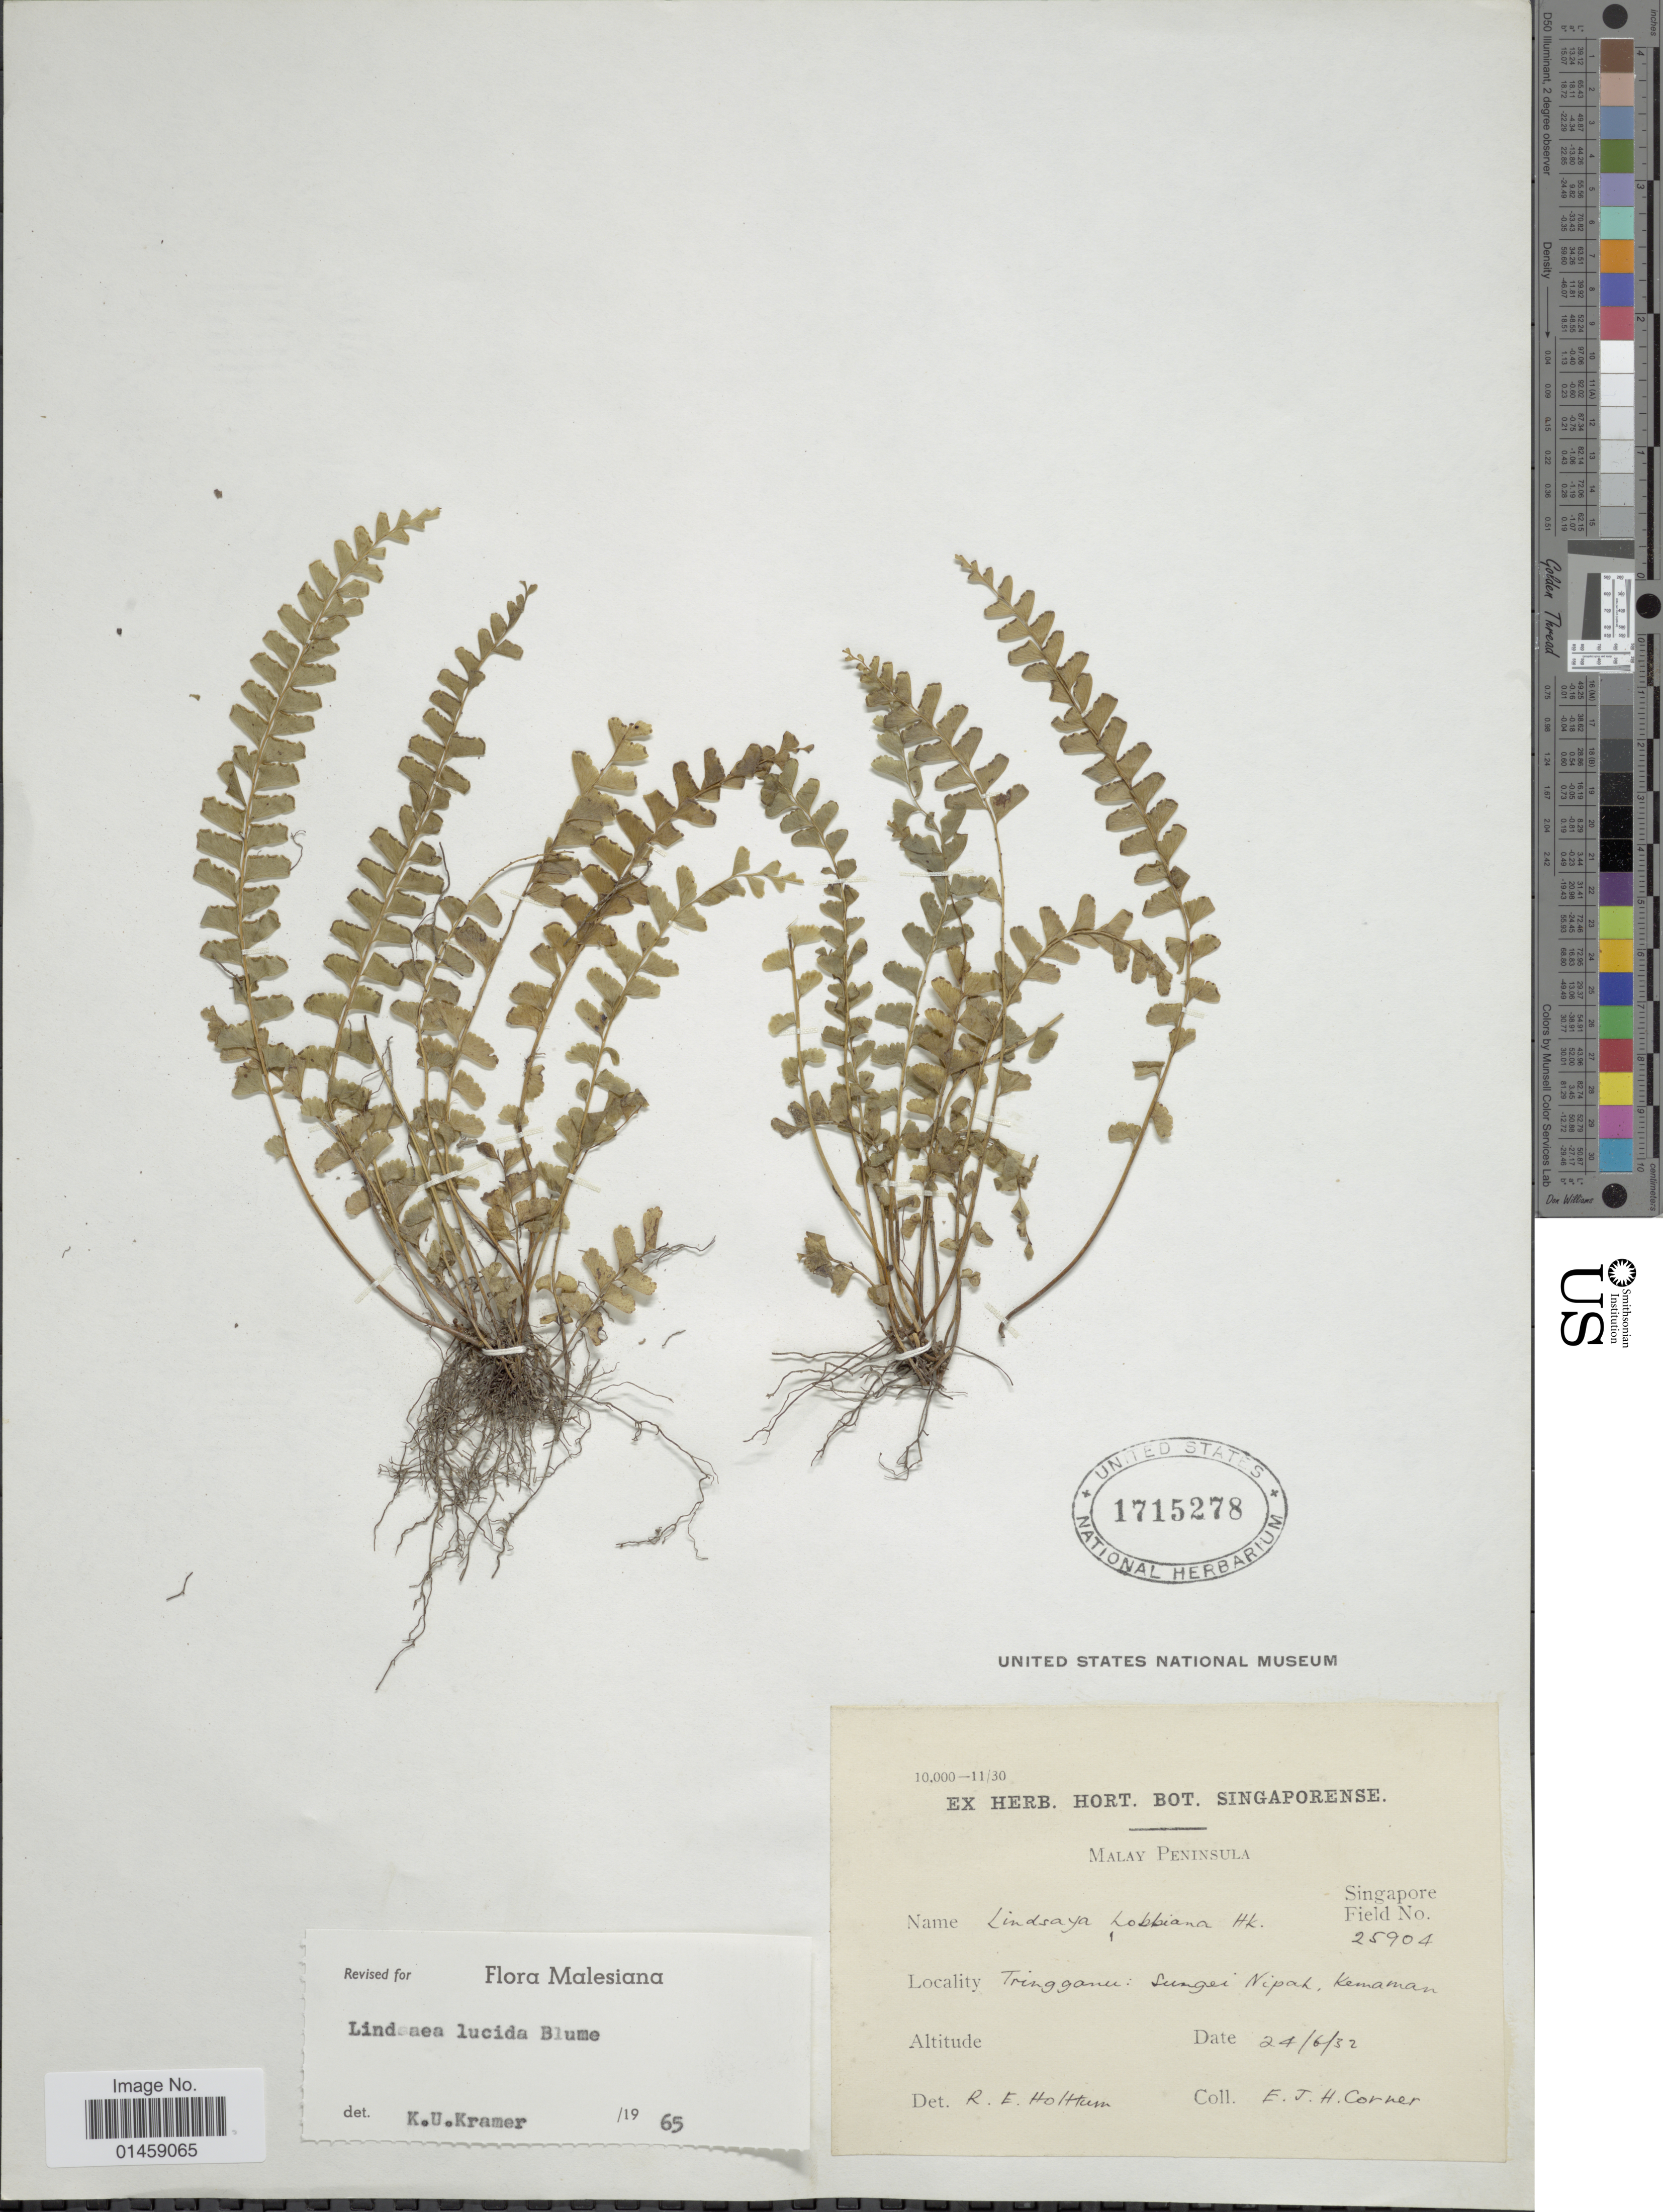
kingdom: Plantae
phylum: Tracheophyta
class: Polypodiopsida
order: Polypodiales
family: Lindsaeaceae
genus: Lindsaea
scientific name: Lindsaea lucida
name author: Blume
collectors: E. Corner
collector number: Singapore Field 25904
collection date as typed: Transcribed d/m/y: 24/6/32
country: Singapore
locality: Malay Peninsula, Tringganu: Sungei Nipak, Kemaman. [interpreted]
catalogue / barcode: US 1715278